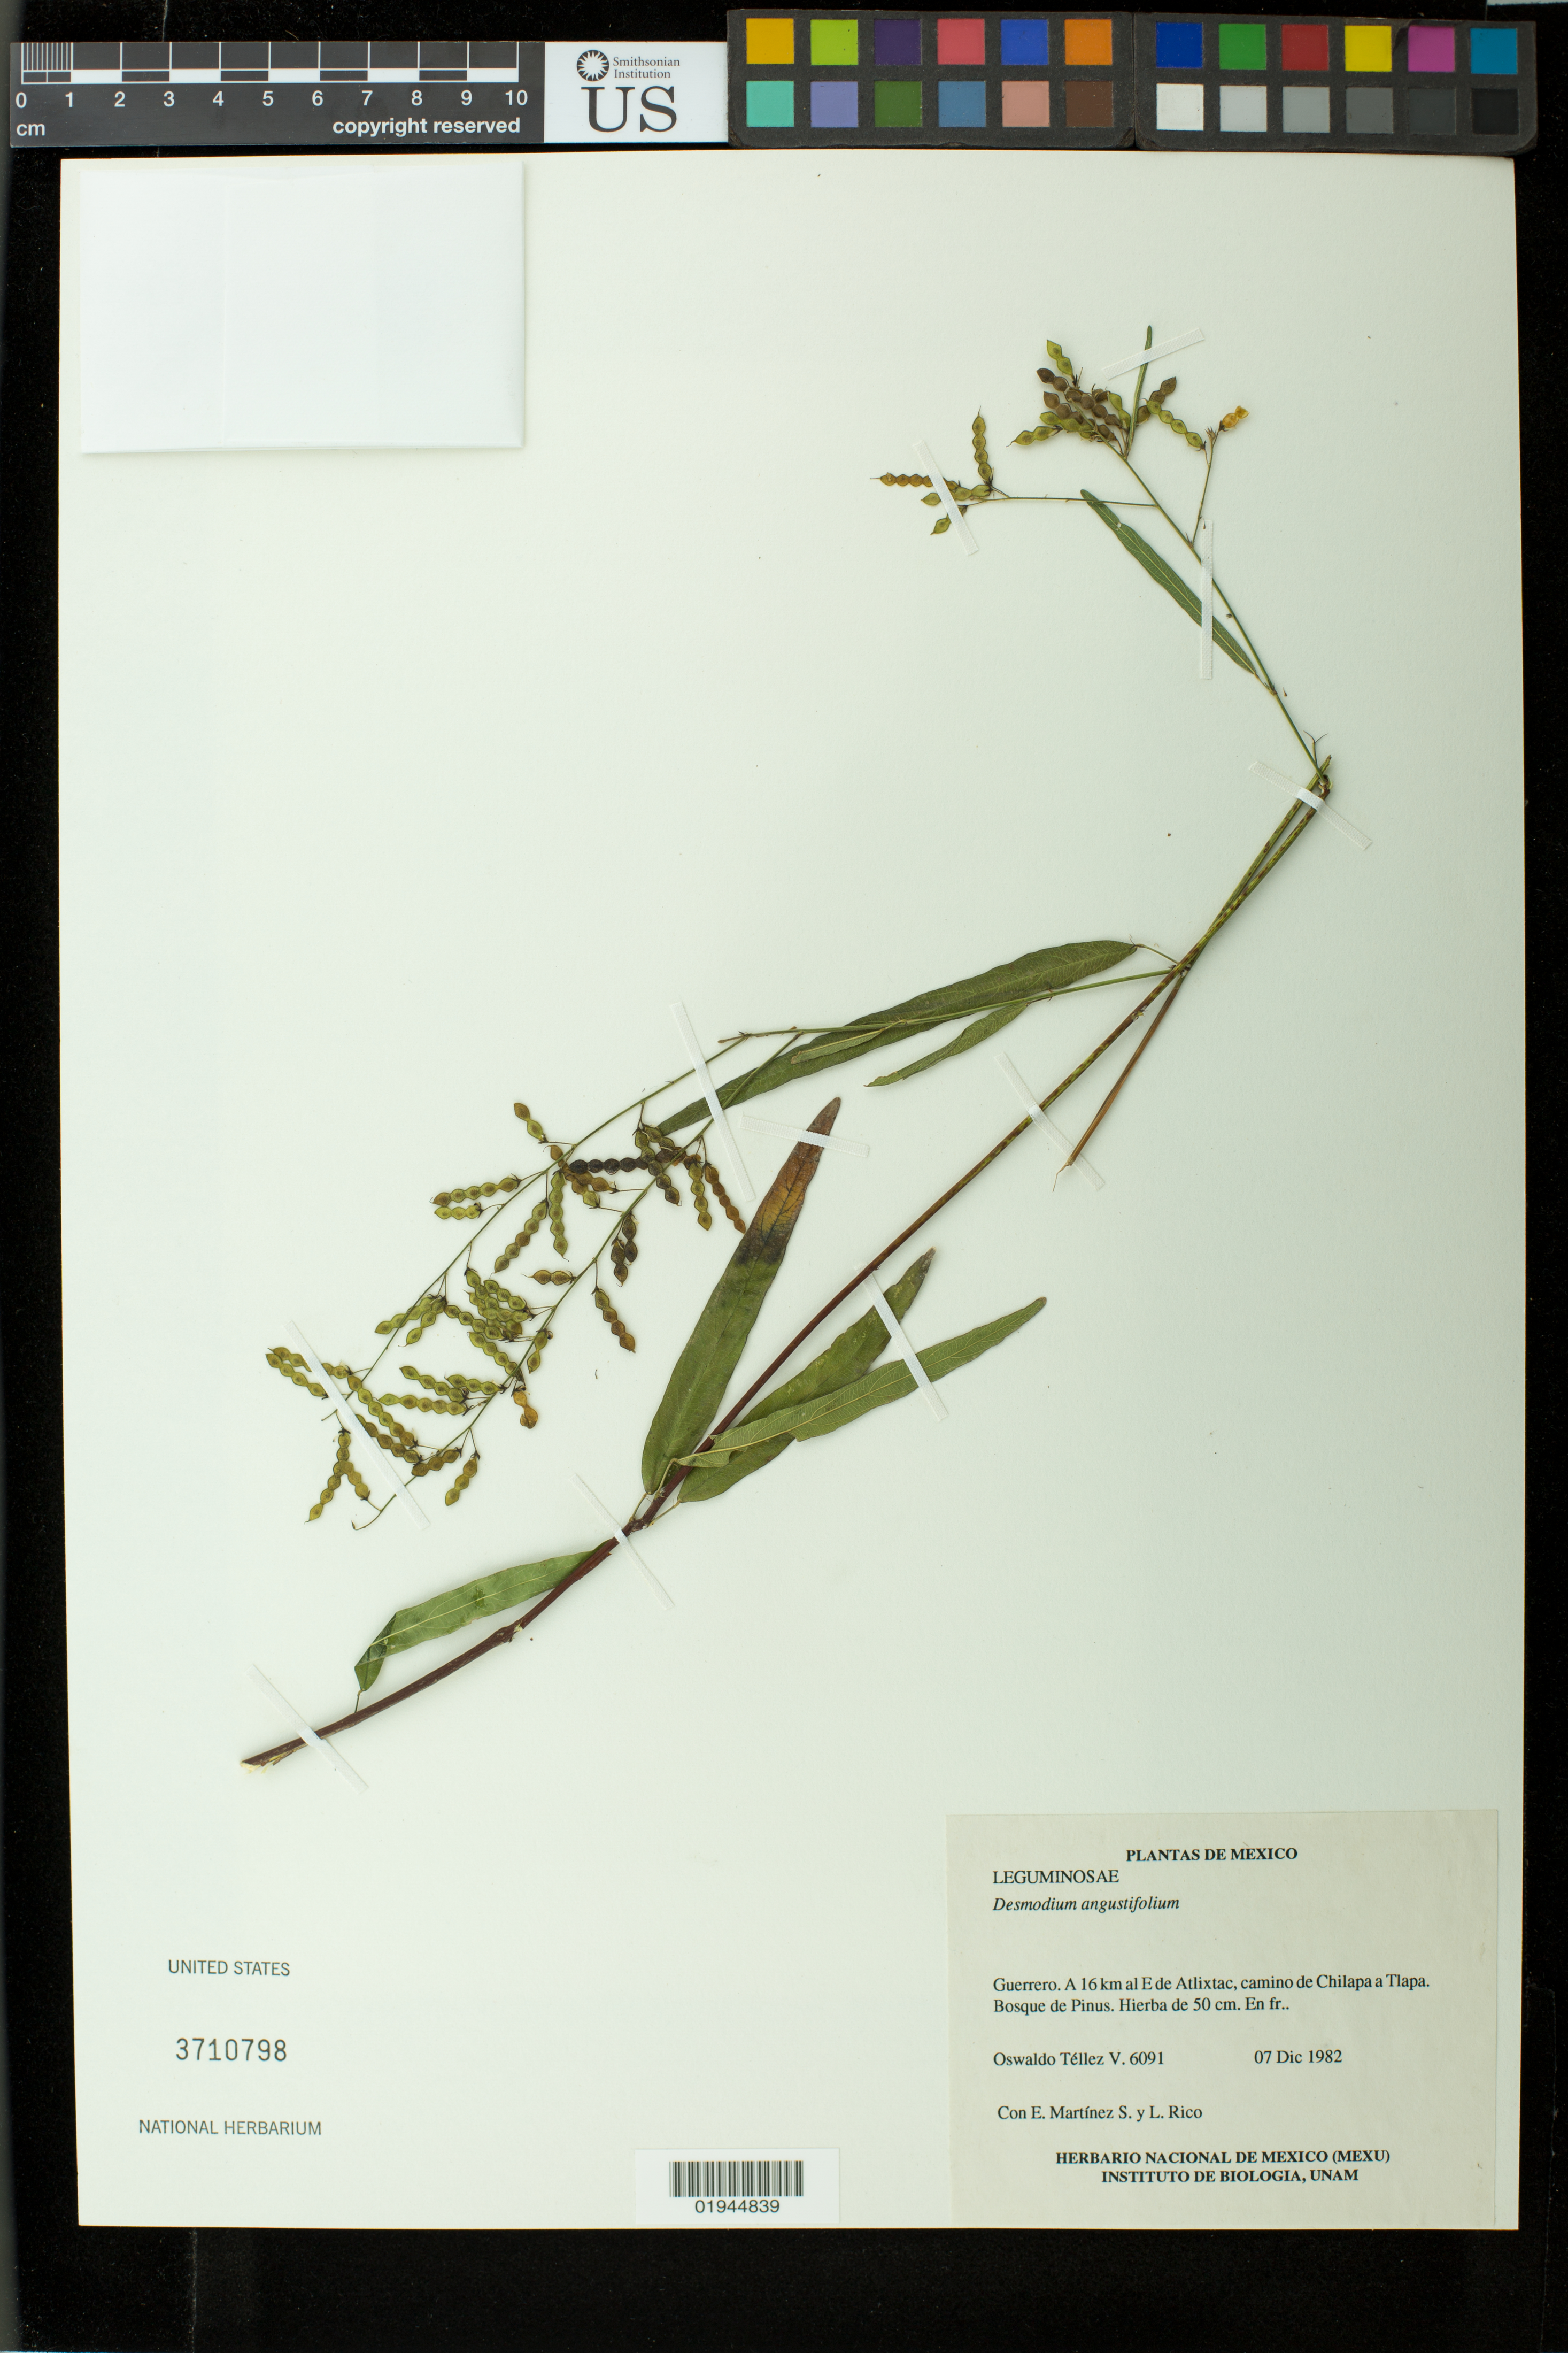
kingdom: Plantae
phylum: Tracheophyta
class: Magnoliopsida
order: Fabales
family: Fabaceae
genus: Desmodium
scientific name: Desmodium angustifolium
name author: (Kunth) DC.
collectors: O. Téllez V., E. M. Martínez S. & L. Rico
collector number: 6091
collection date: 1982-12-07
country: Mexico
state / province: Guerrero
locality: A 16 km al E de Atlixtac, camino de Chilapa a Tlapa. Bosque de Pinus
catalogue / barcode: US 3710798